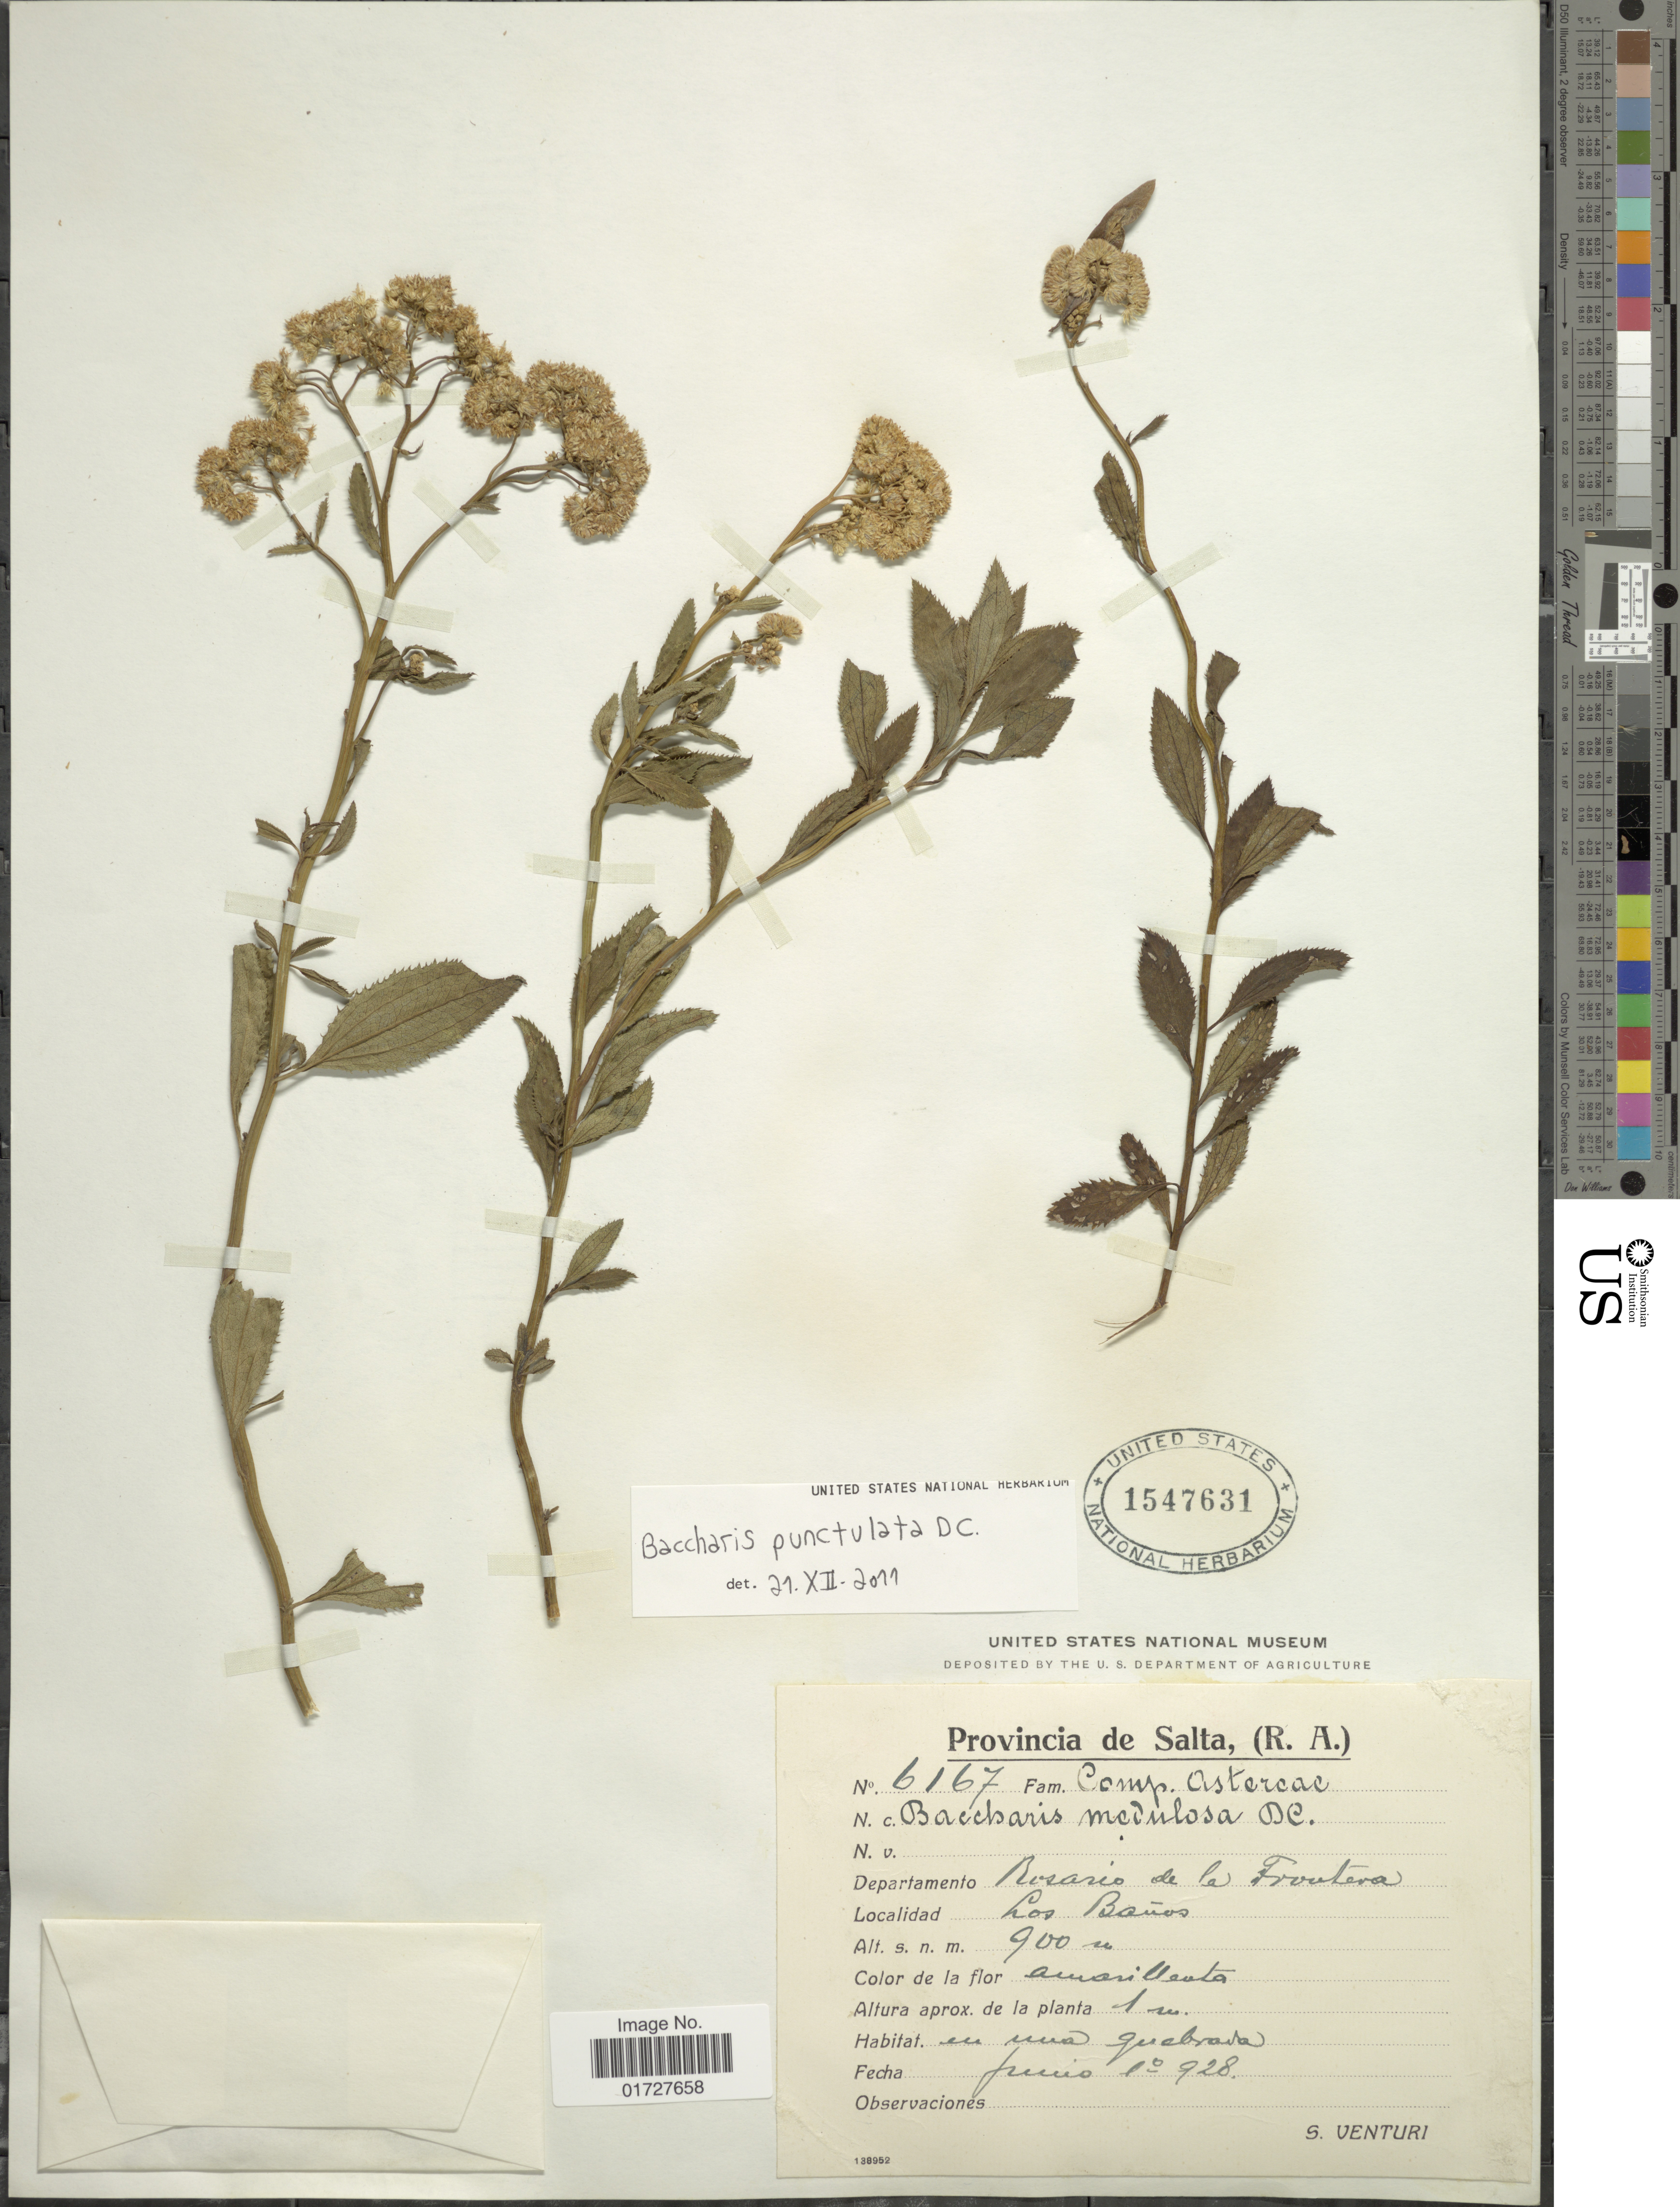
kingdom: Plantae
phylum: Tracheophyta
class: Magnoliopsida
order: Asterales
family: Asteraceae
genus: Baccharis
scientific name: Baccharis punctulata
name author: DC.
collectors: S. Venturi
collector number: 6167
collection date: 1928-06-01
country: Argentina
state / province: Salta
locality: Departamento Rosario de la Frontera, Los Banos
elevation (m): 900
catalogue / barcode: US 1547631